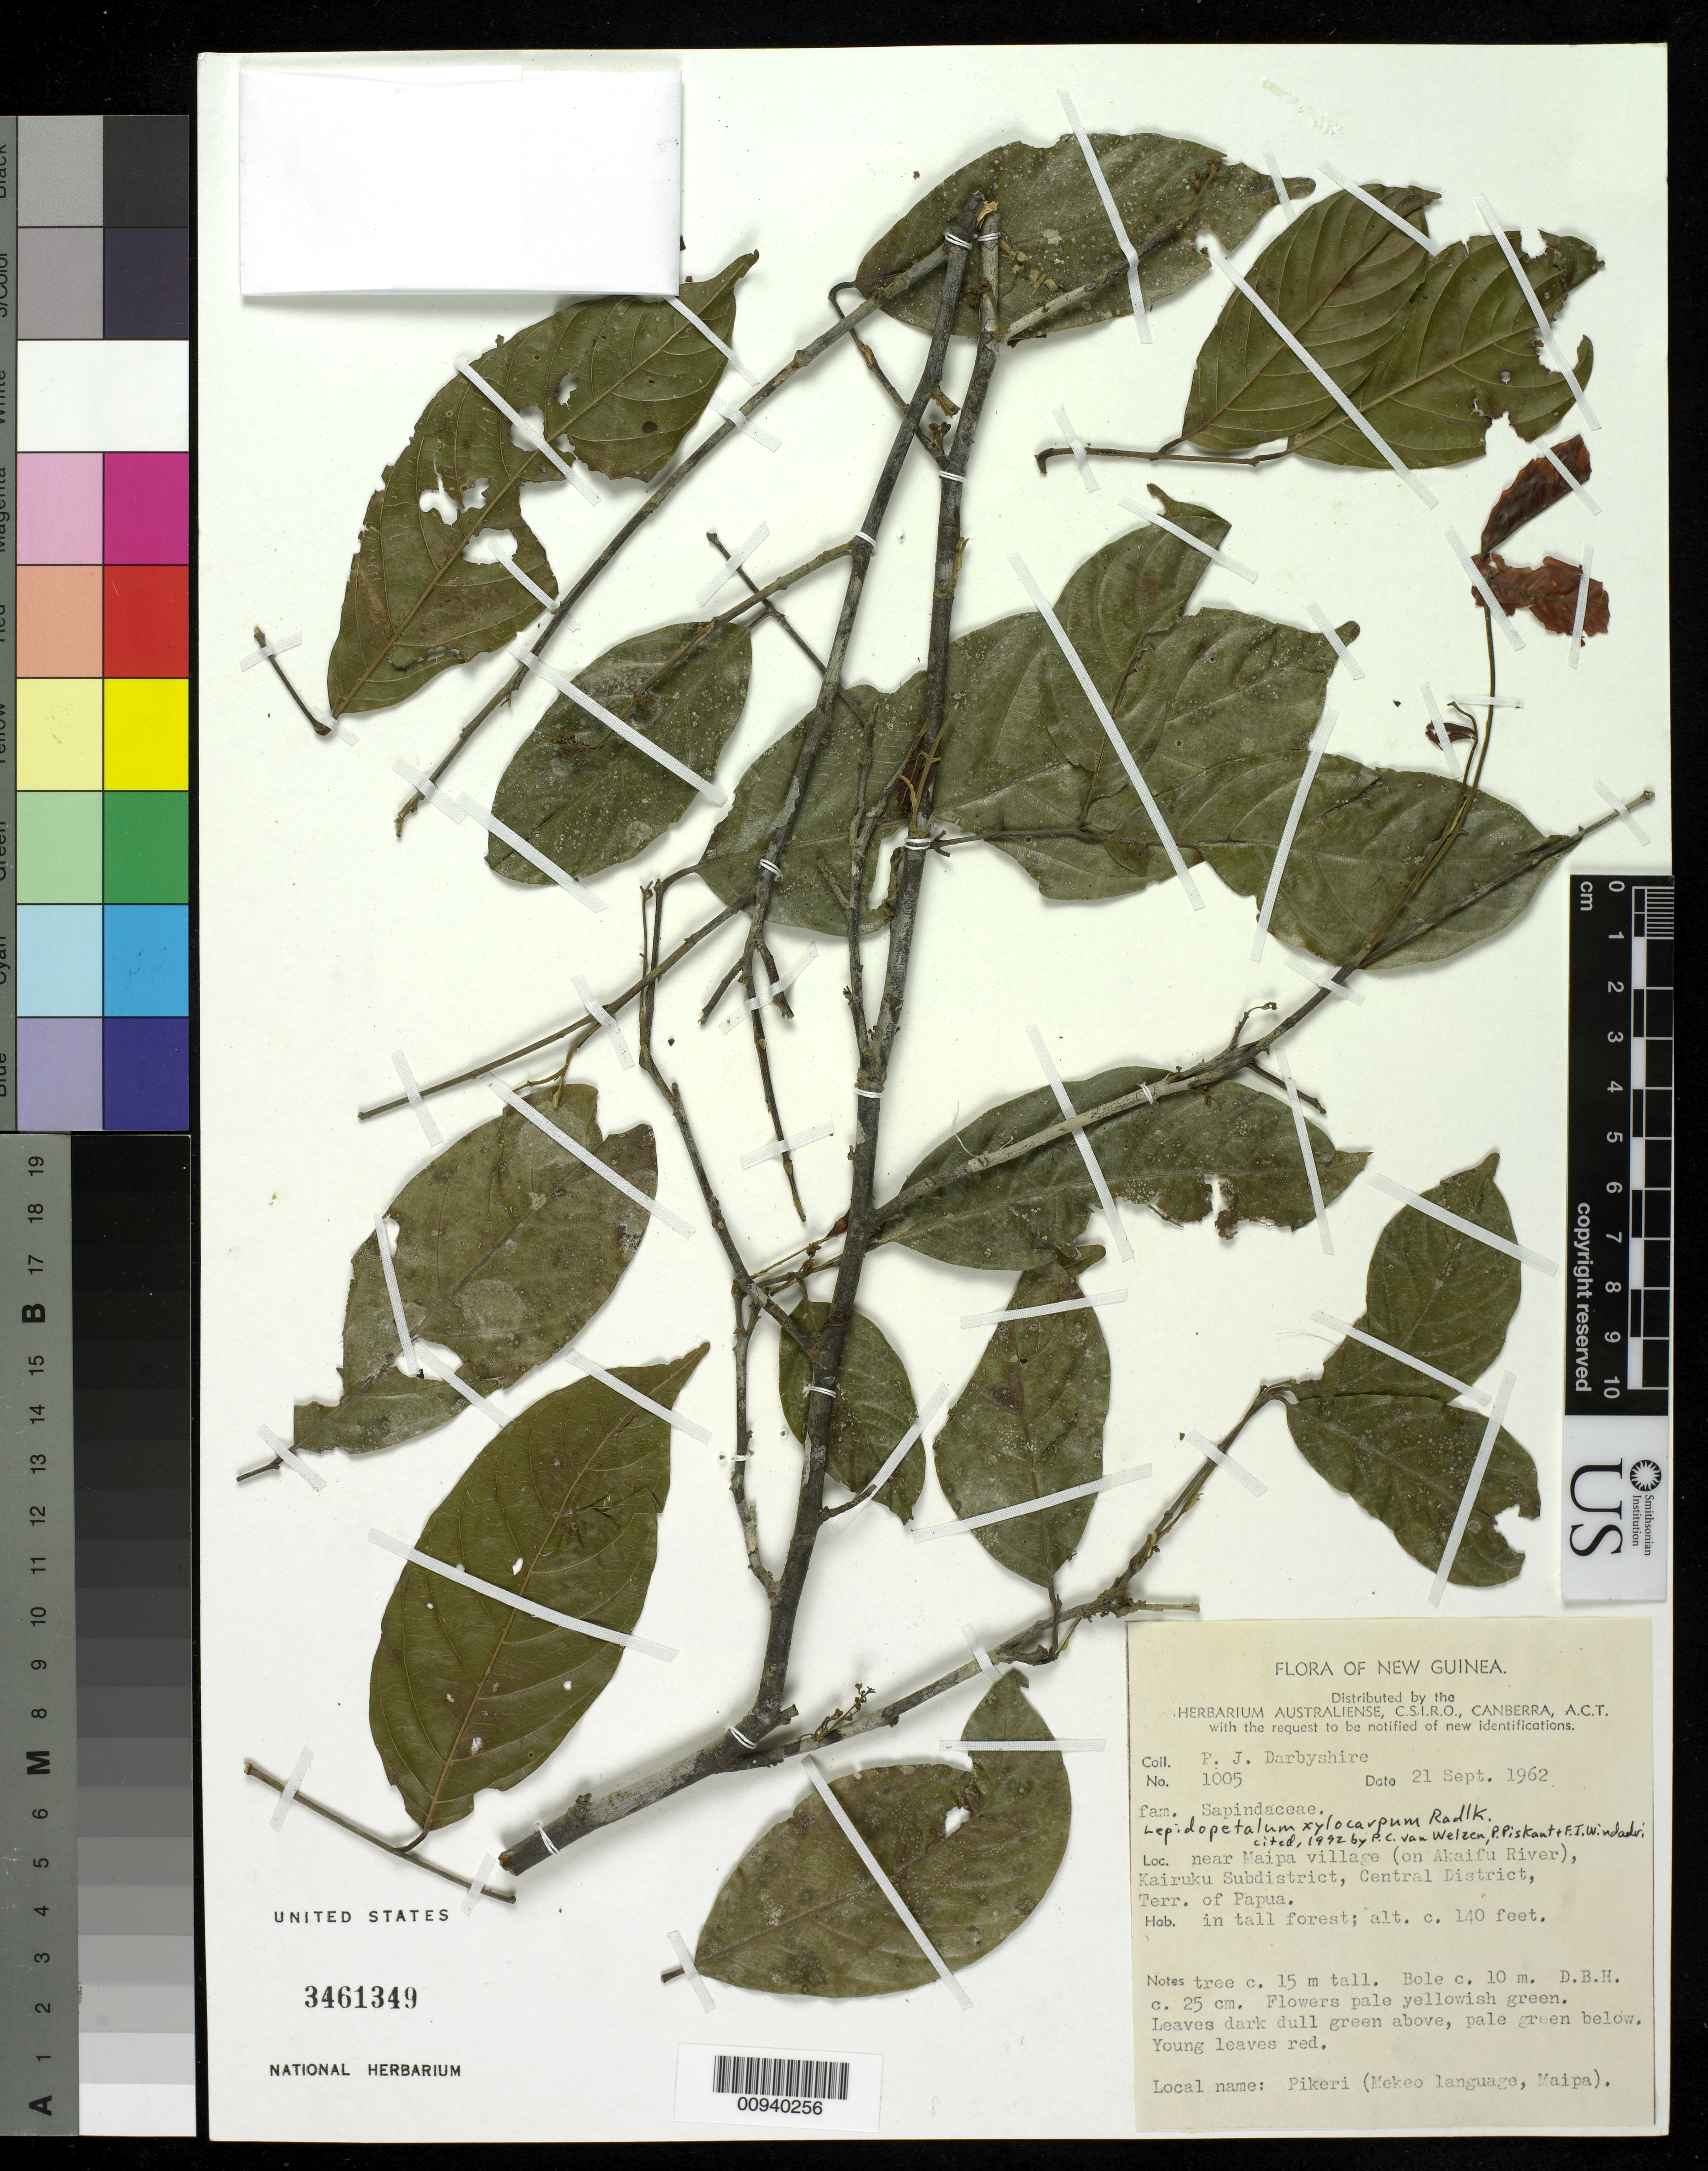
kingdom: Plantae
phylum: Tracheophyta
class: Magnoliopsida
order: Sapindales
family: Sapindaceae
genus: Lepidopetalum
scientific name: Lepidopetalum xylocarpum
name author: Radlk.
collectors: P. Darbyshire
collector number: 1005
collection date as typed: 21 Sep 1962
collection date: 1962-09-21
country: Papua New Guinea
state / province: Central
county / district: Kairuku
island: New Guinea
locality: Near Maipa Village on Aknifu River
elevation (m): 43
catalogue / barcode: US 3461349